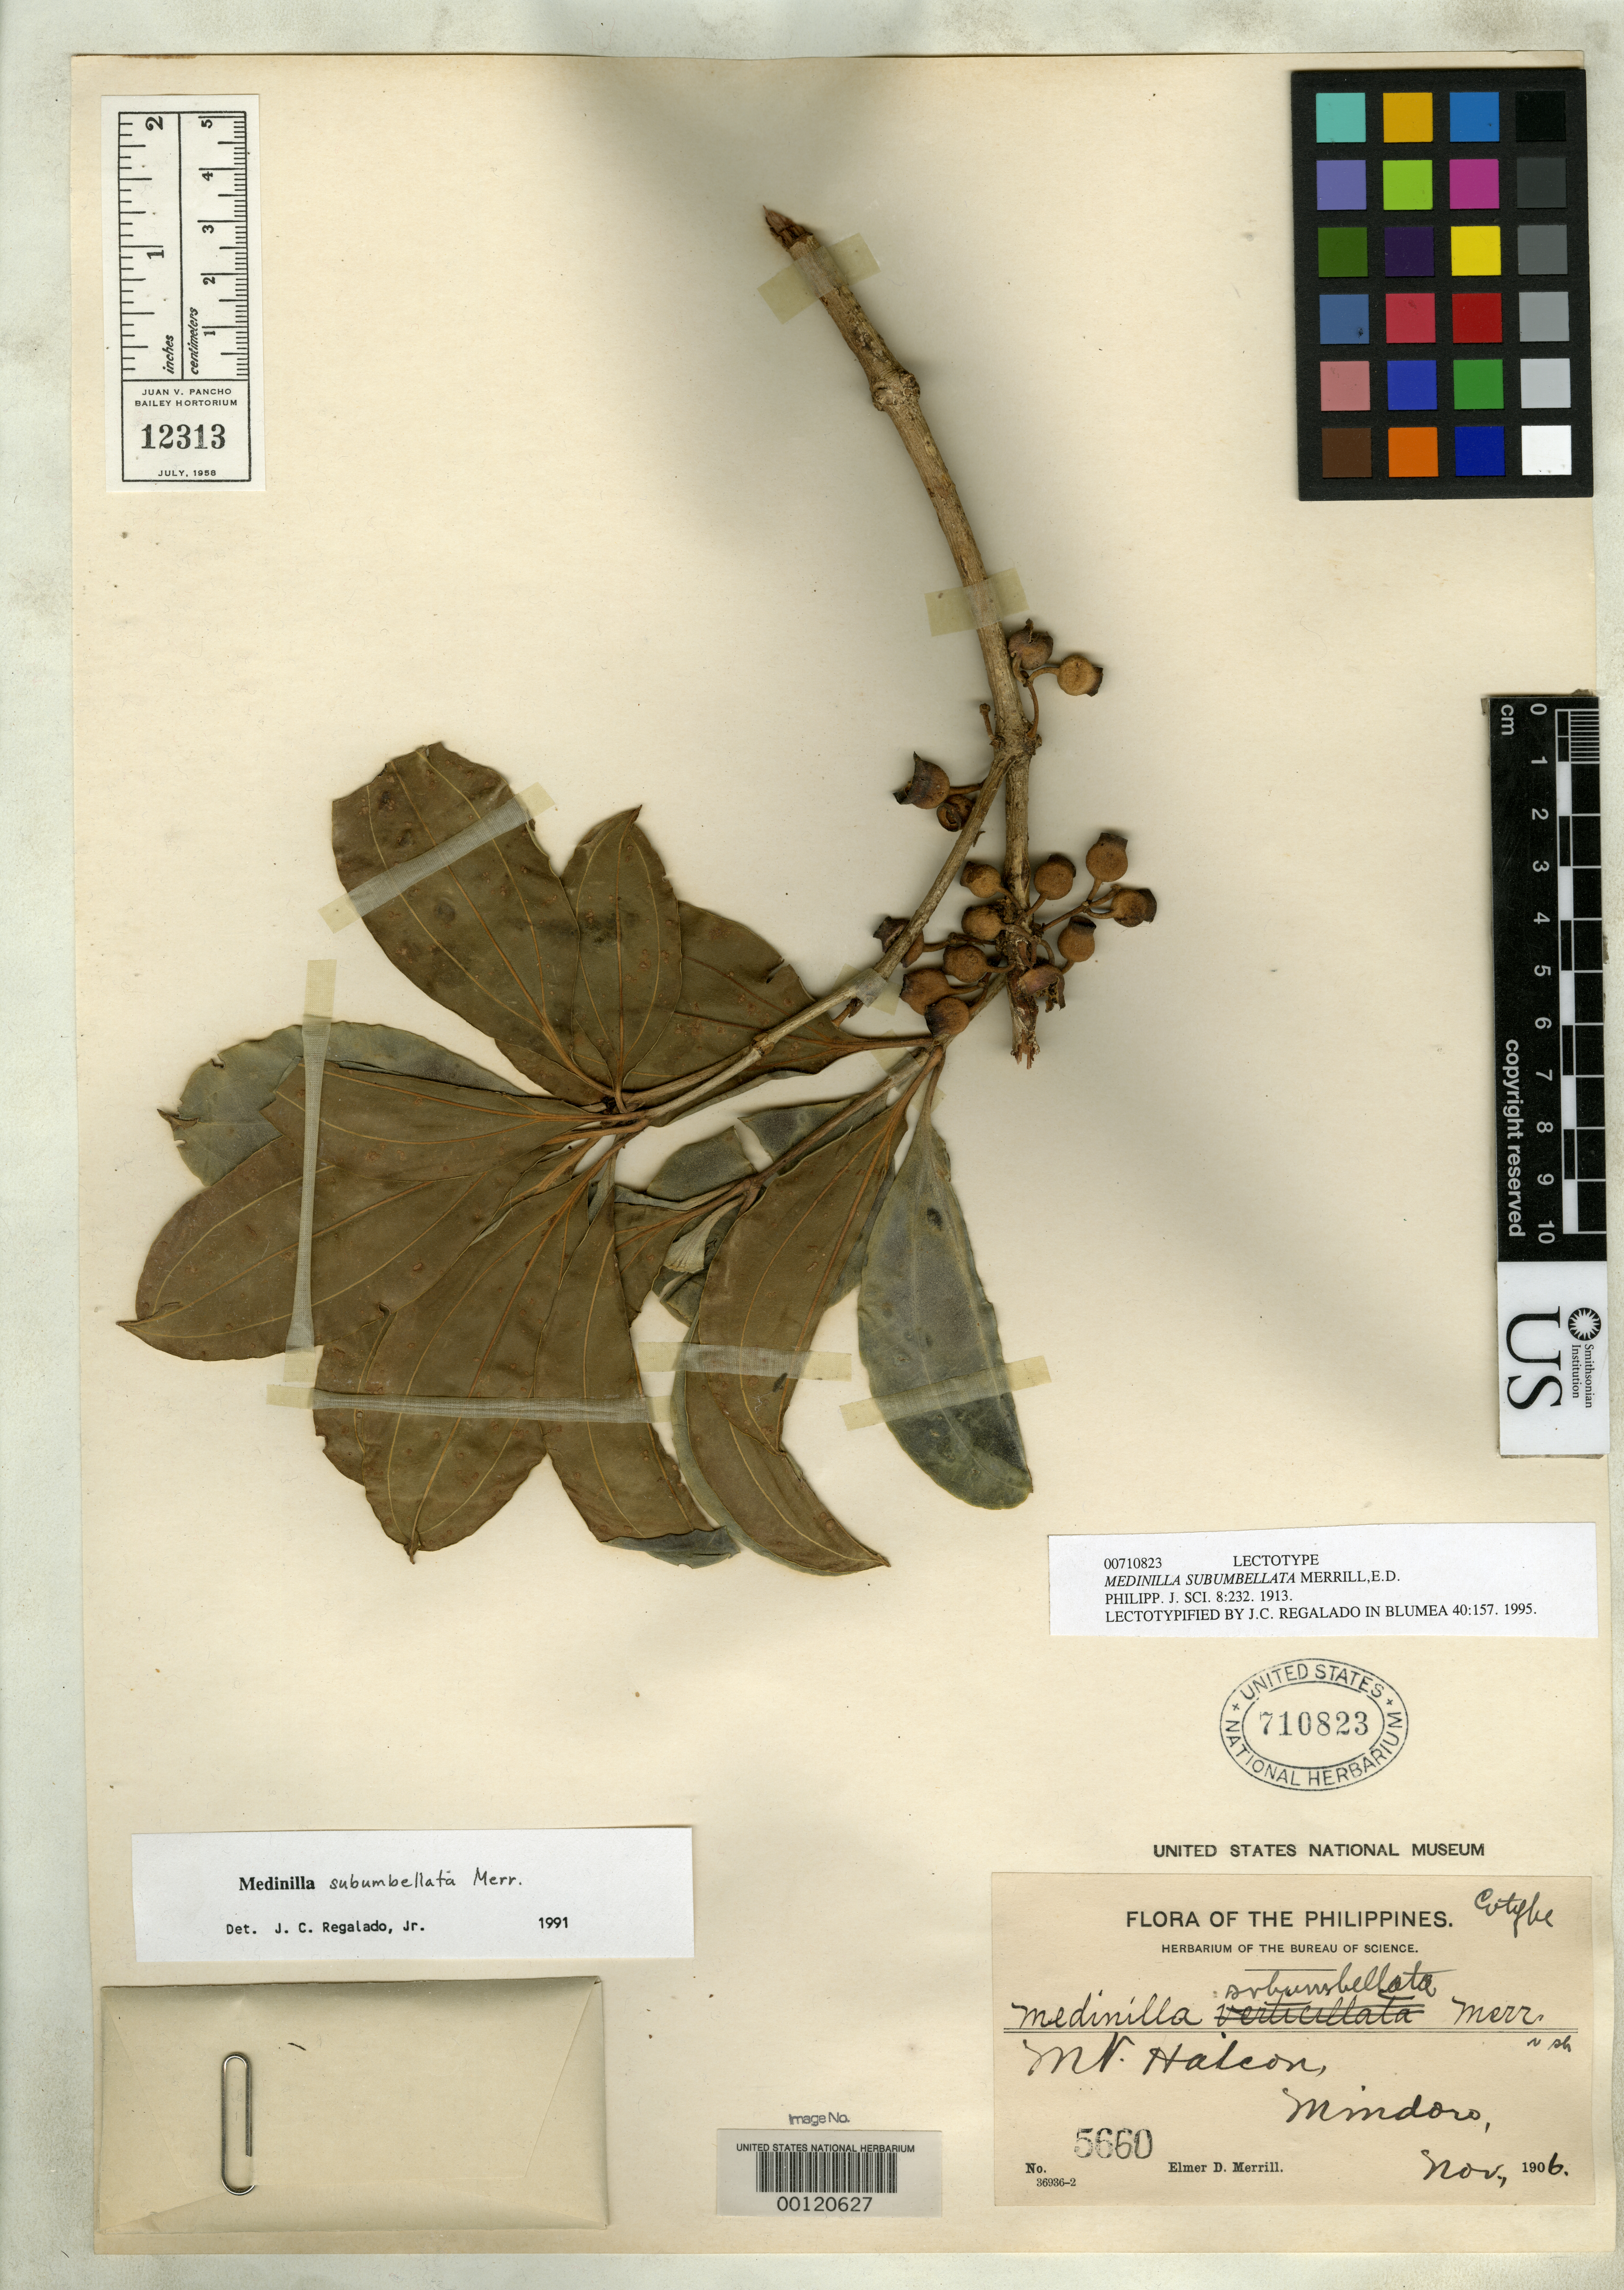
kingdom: Plantae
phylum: Tracheophyta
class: Magnoliopsida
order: Myrtales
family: Melastomataceae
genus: Medinilla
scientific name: Medinilla subumbellata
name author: Merr.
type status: Lectotype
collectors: E. D. Merrill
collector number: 5660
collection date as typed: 10 Nov 1906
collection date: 1906-11-10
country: Philippines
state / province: Mimaropa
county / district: Mindoro Oriental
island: Mindoro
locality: Mt. Halcon.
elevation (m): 700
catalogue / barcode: US 710823